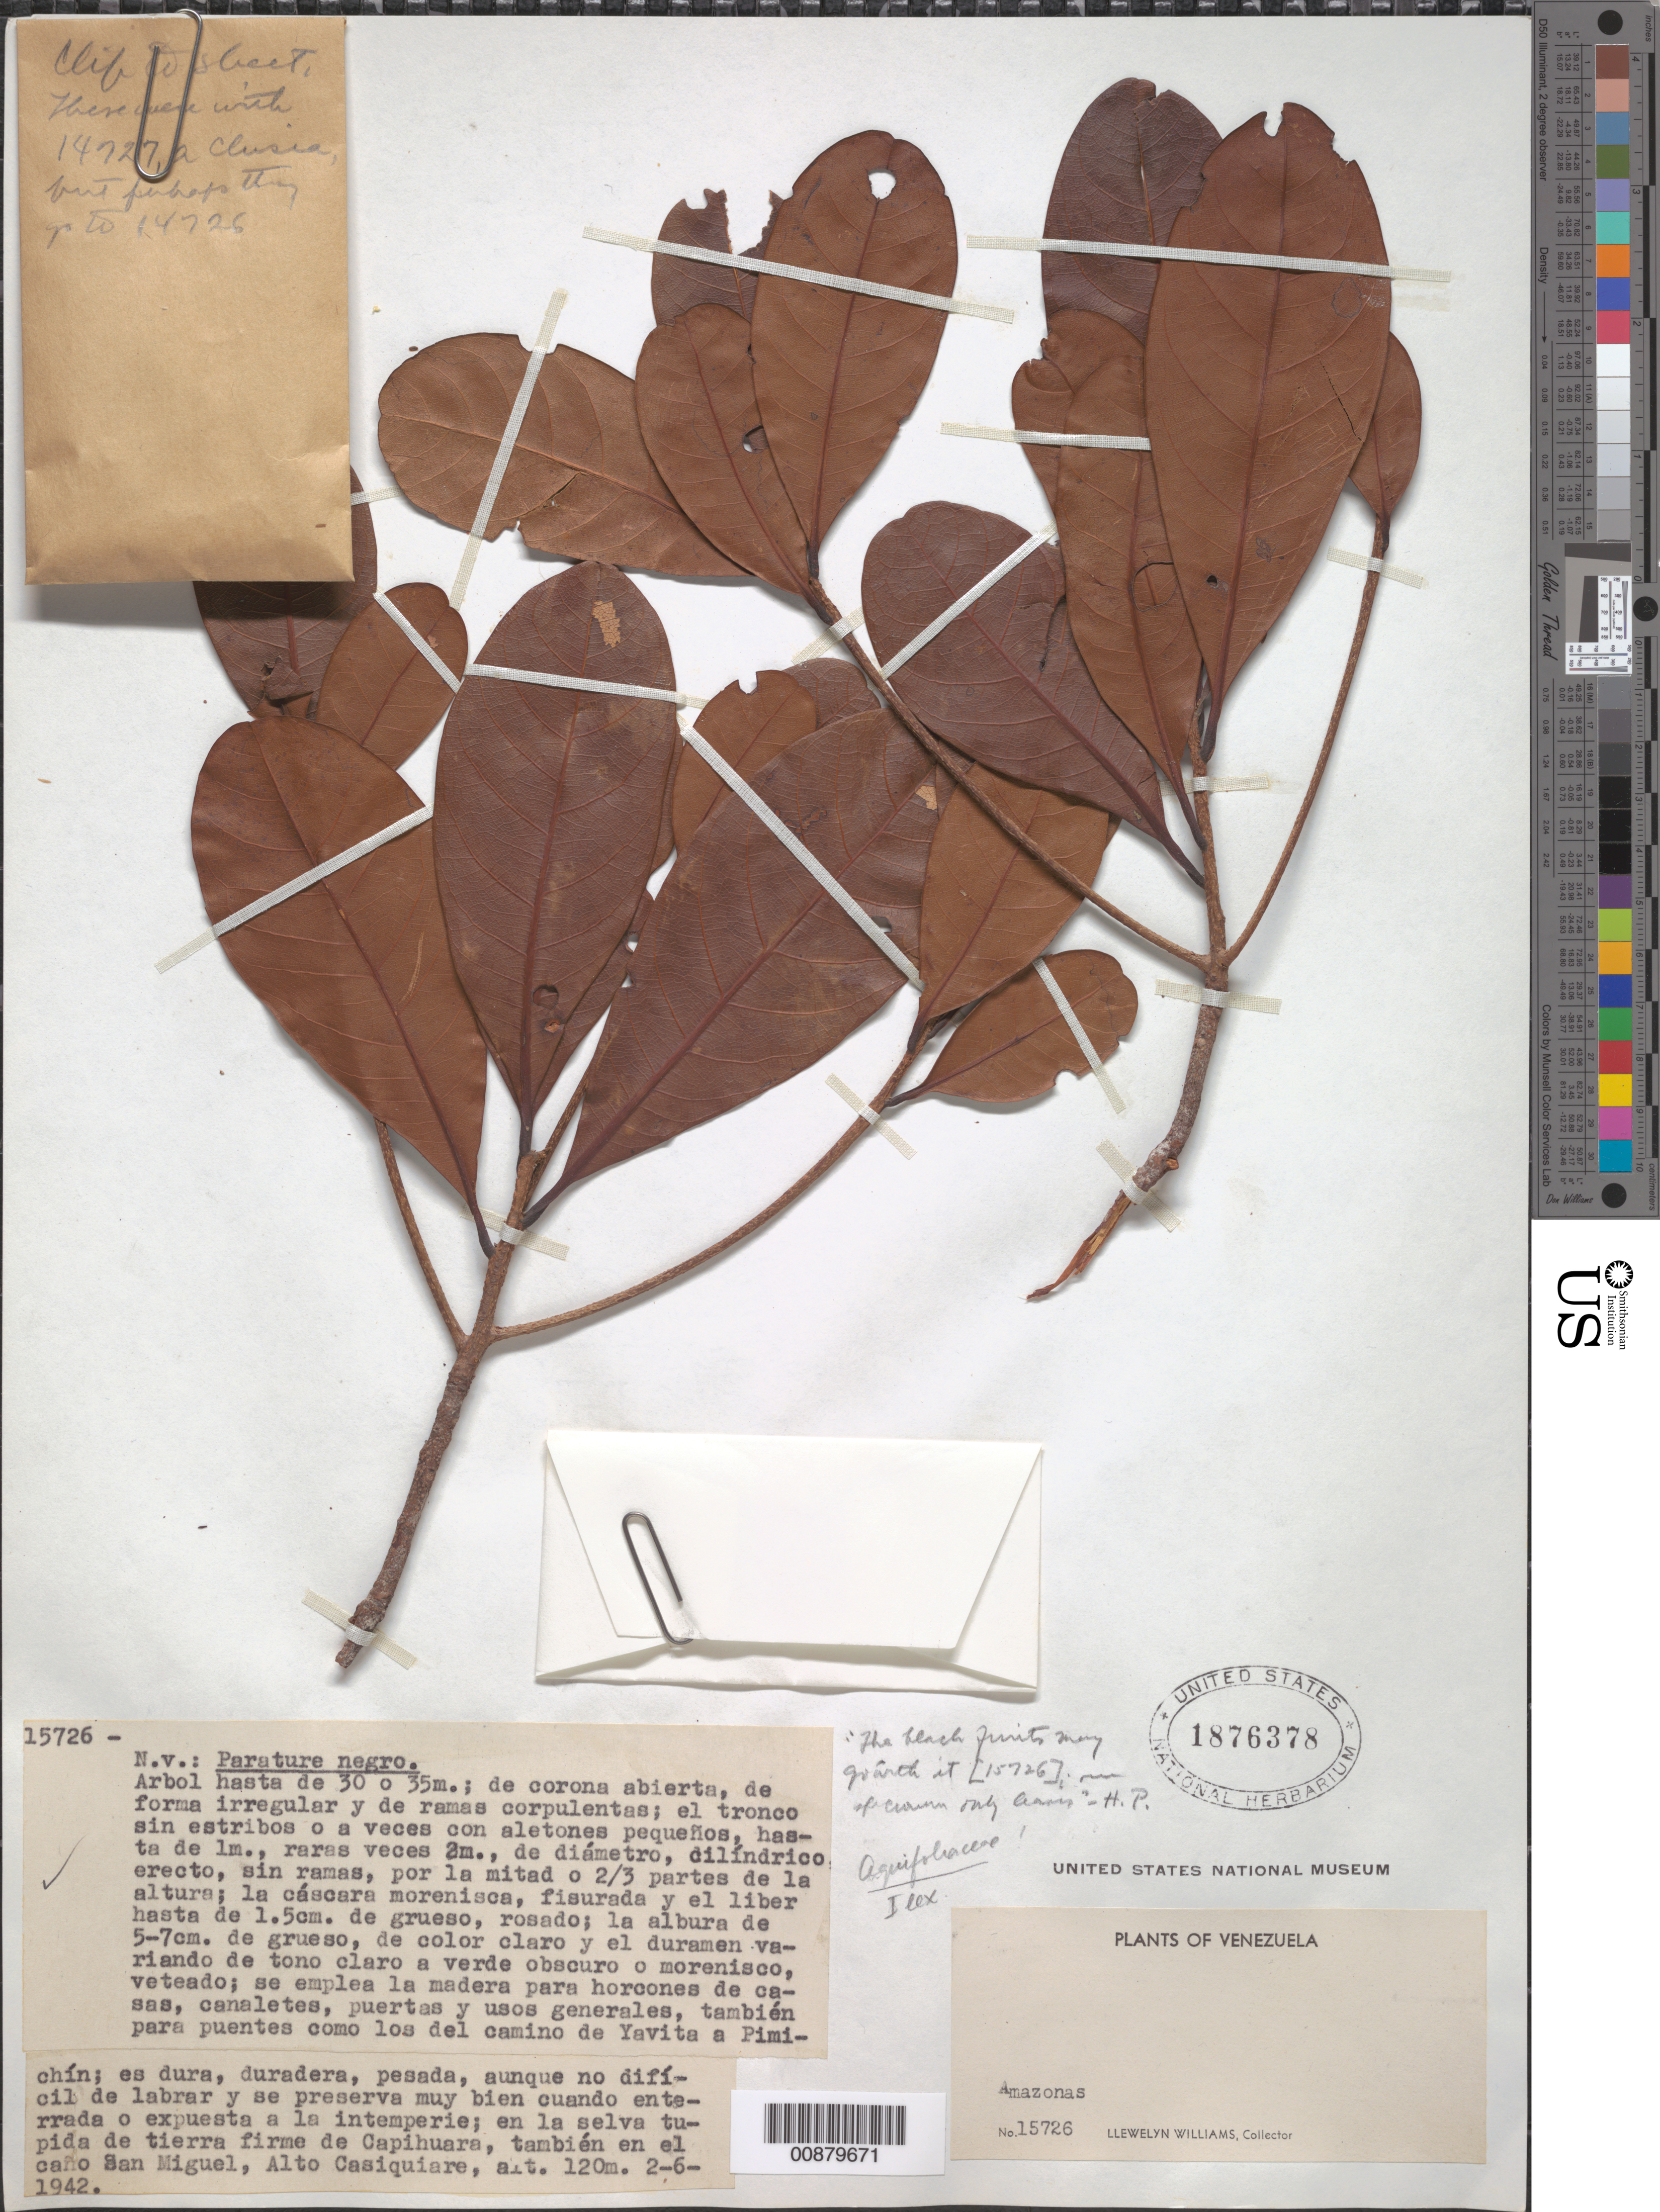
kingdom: Plantae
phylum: Tracheophyta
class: Magnoliopsida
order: Aquifoliales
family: Aquifoliaceae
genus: Ilex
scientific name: Ilex sp.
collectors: Ll. Williams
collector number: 15726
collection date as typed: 2-Jun-42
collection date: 1942-06-02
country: Venezuela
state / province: Amazonas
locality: Capihuara, Alto Casiquiare, Caño San Miguel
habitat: Selva tupida de tierra firme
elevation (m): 120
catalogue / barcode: US 1876378